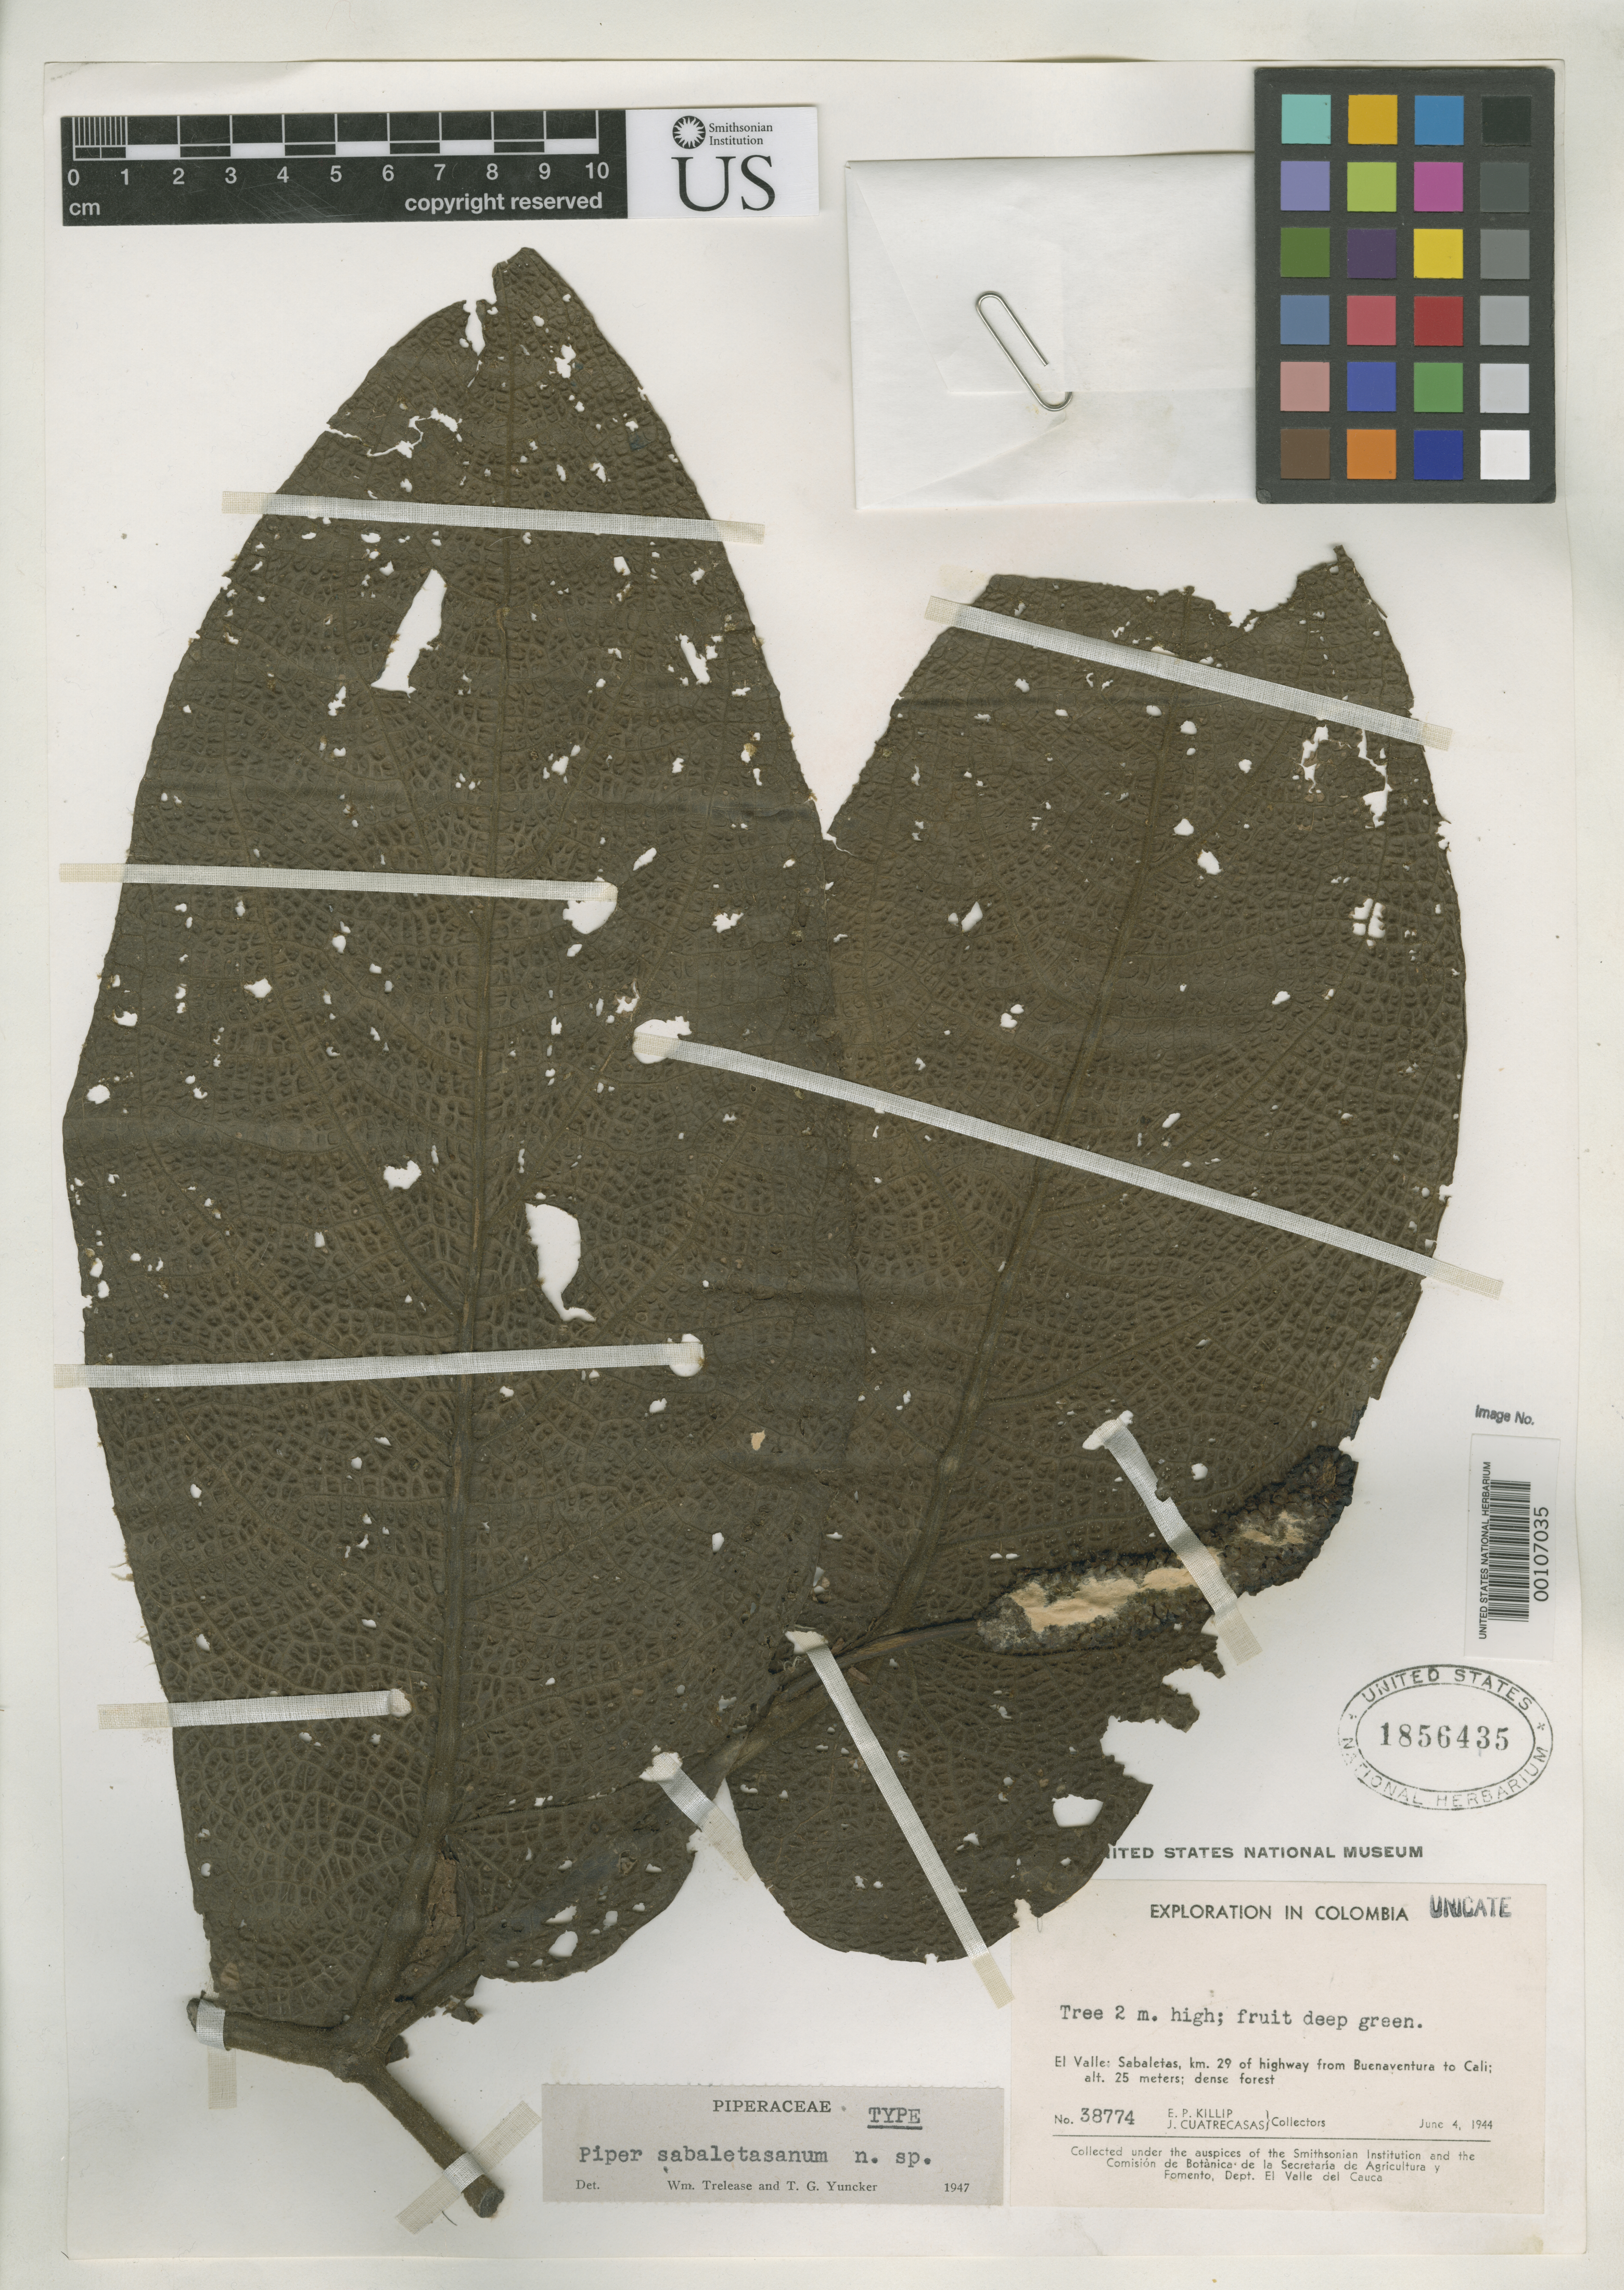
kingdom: Plantae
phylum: Tracheophyta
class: Magnoliopsida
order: Piperales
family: Piperaceae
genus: Piper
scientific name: Piper sabaletasanum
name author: Trel. & Yunck.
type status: Holotype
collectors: E. P. Killip & J. Cuatrecasas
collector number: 38774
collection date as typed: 04 Jun 1944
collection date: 1944-06-04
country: Colombia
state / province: Valle del Cauca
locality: Sabaletas.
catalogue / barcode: US 1856435